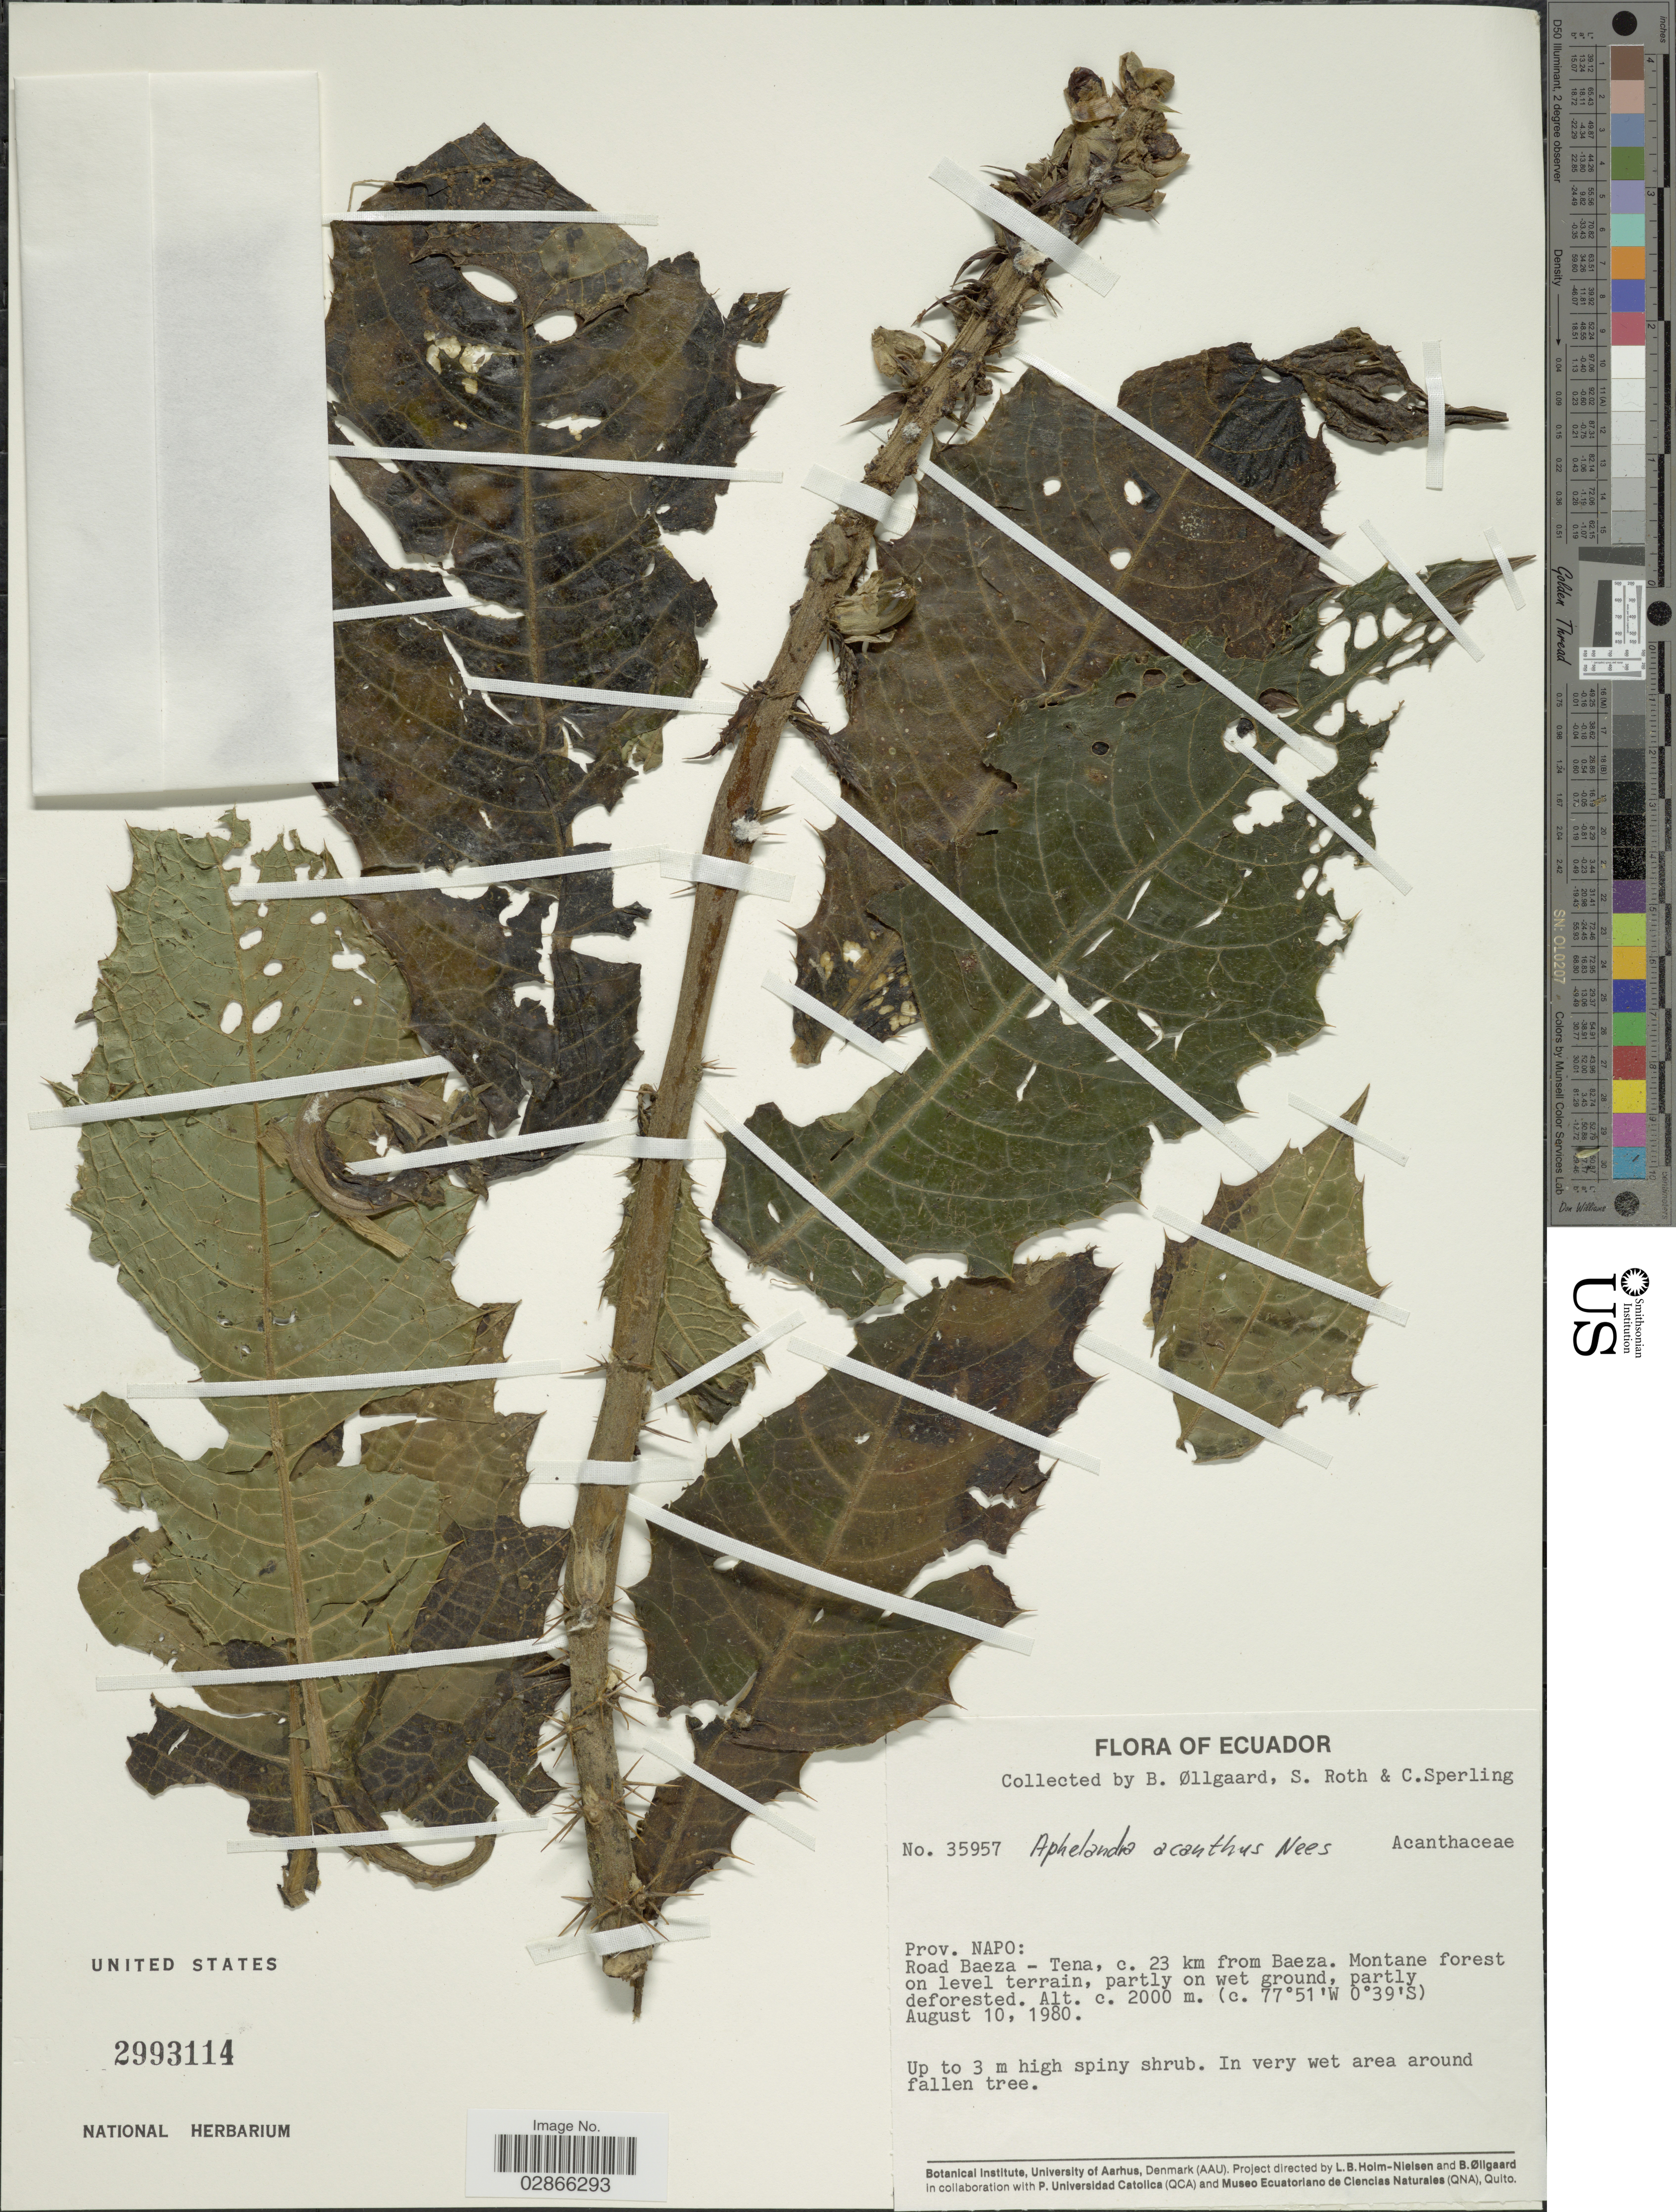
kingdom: Plantae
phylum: Tracheophyta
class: Magnoliopsida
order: Lamiales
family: Acanthaceae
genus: Aphelandra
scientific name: Aphelandra acanthus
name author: Nees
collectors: B. Øllgaard, S. Roth & C. Sperling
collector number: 35957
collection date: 1980-08-10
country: Ecuador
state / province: Napo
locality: Road Baeza-Tena, c. 23 km from Baeza.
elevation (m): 2000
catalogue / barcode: US 2993114